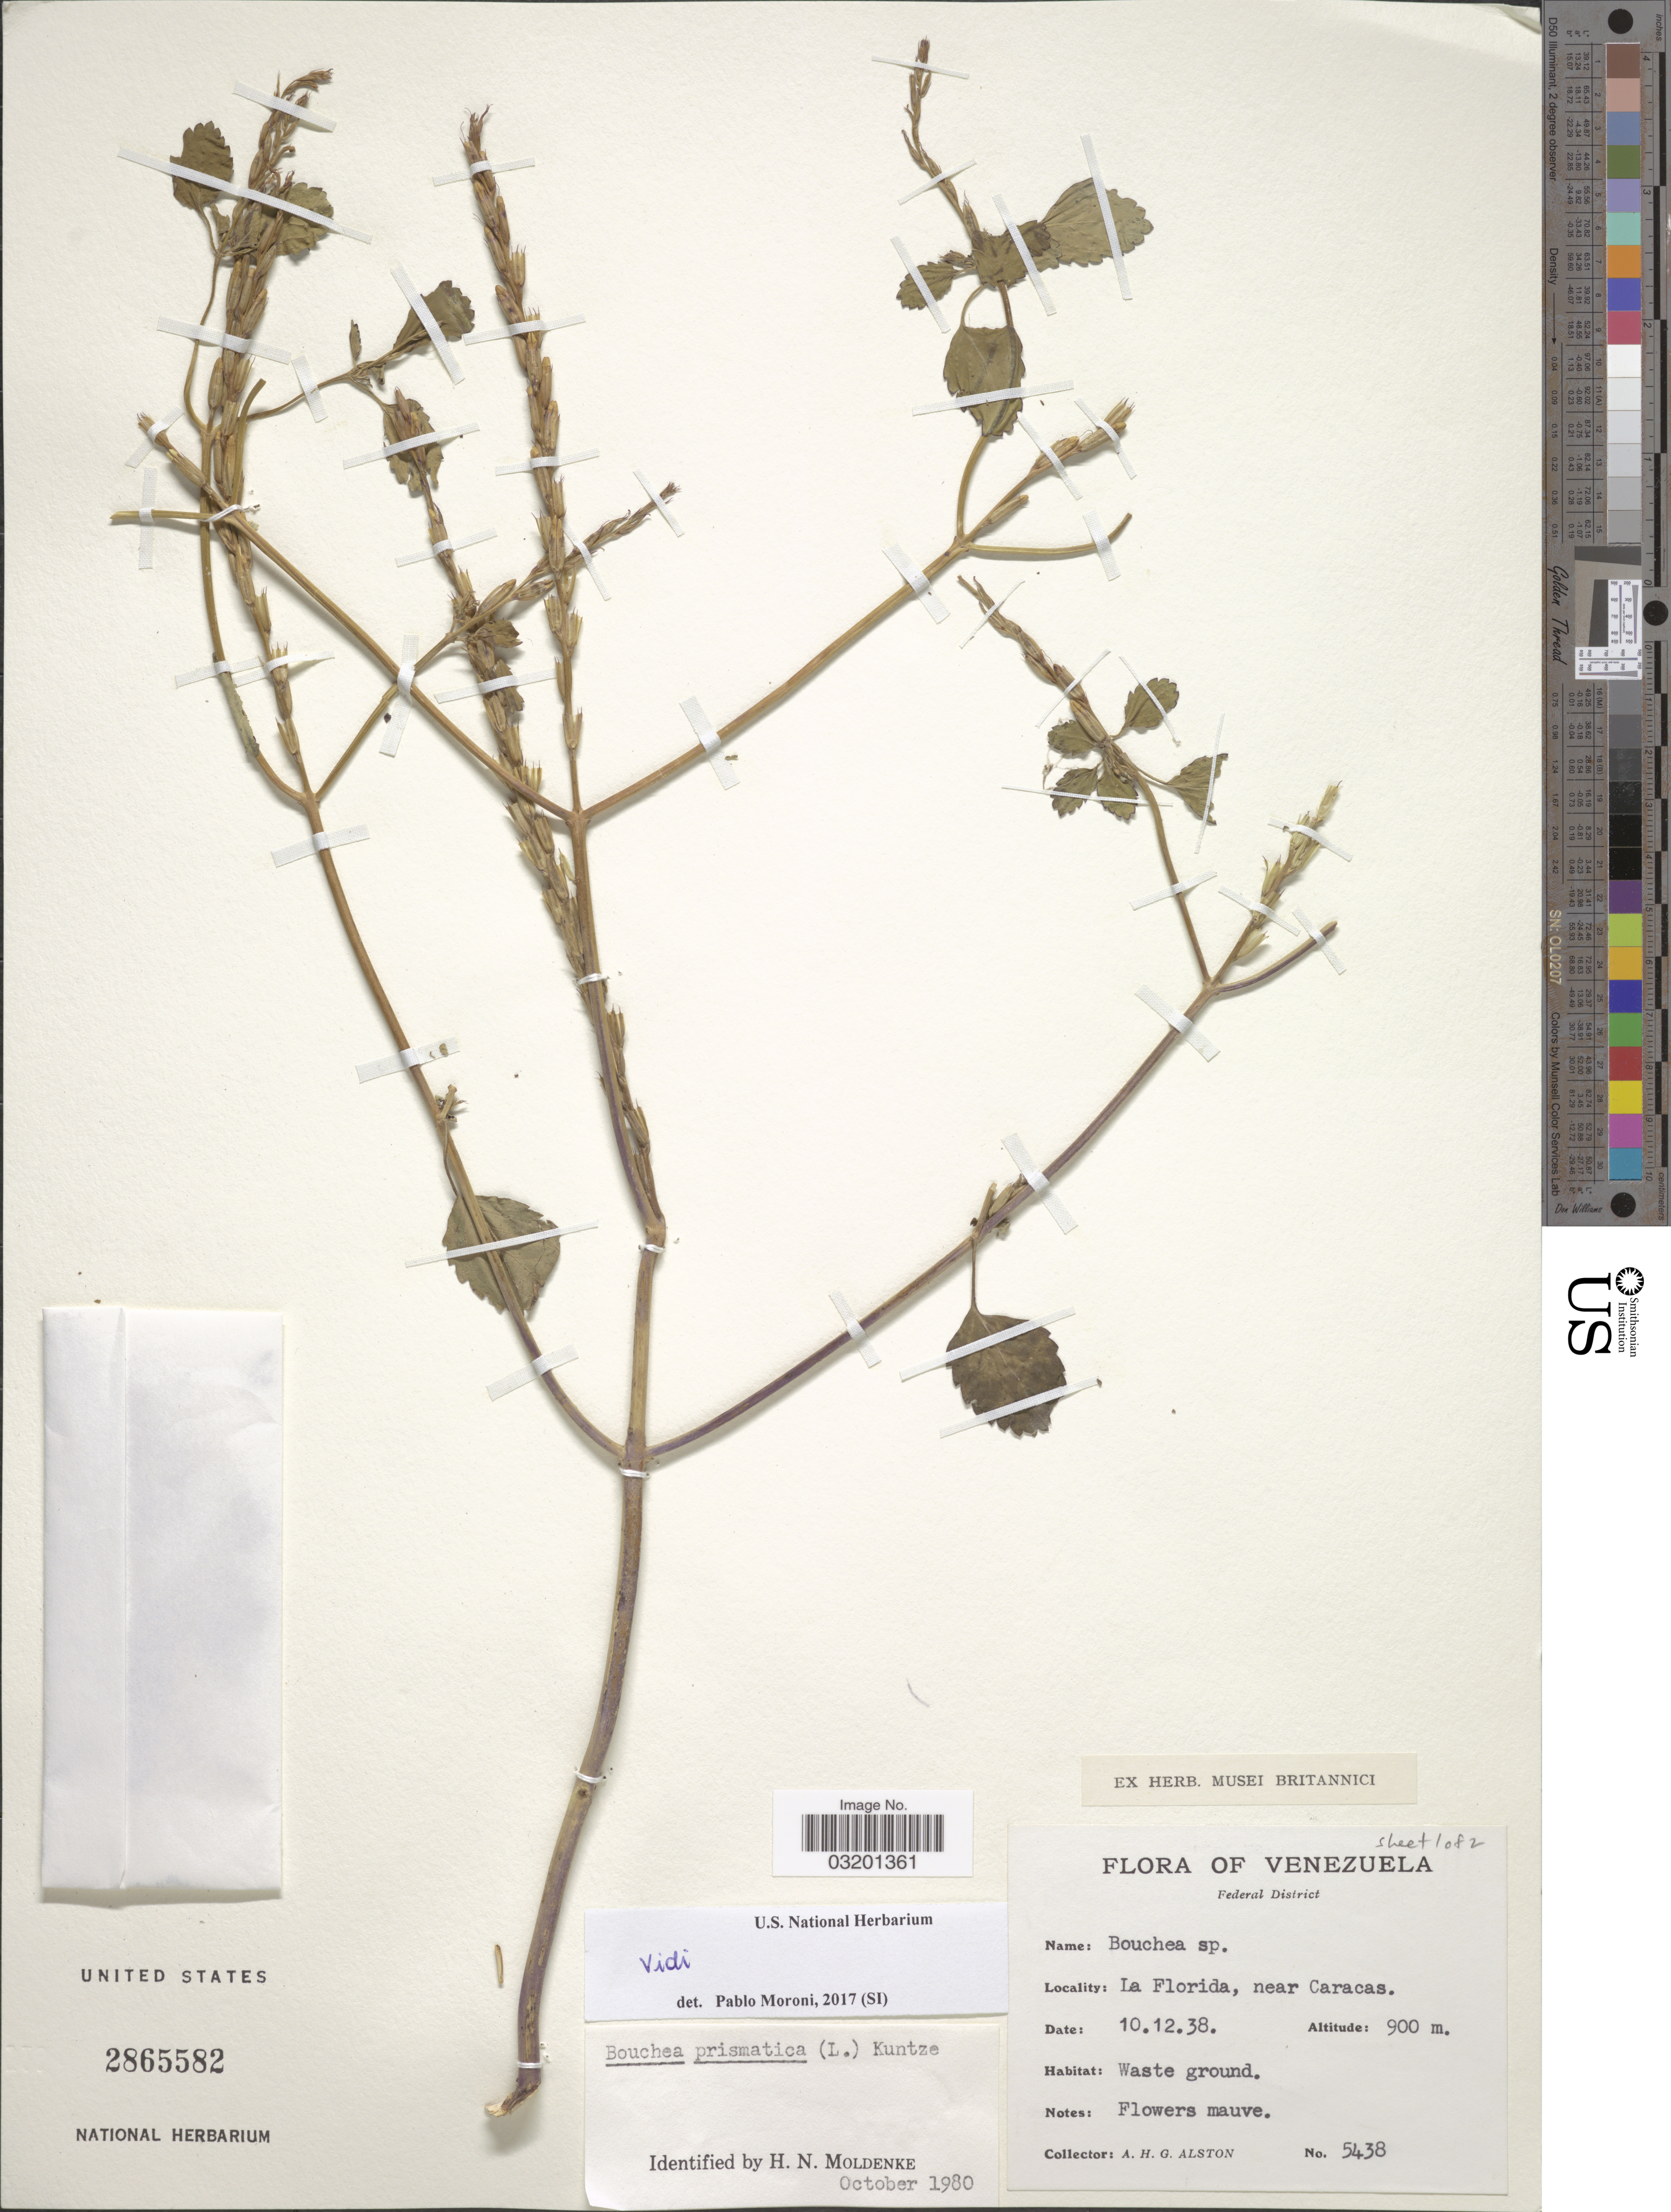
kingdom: Plantae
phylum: Tracheophyta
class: Magnoliopsida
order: Lamiales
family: Verbenaceae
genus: Bouchea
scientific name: Bouchea prismatica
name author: (L.) Kuntze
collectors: A. H. Alston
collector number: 5438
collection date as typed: Transcribed d/m/y: 10/12/38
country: Venezuela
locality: Federal District, La Florida, near Caracas.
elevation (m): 900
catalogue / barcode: US 2865582